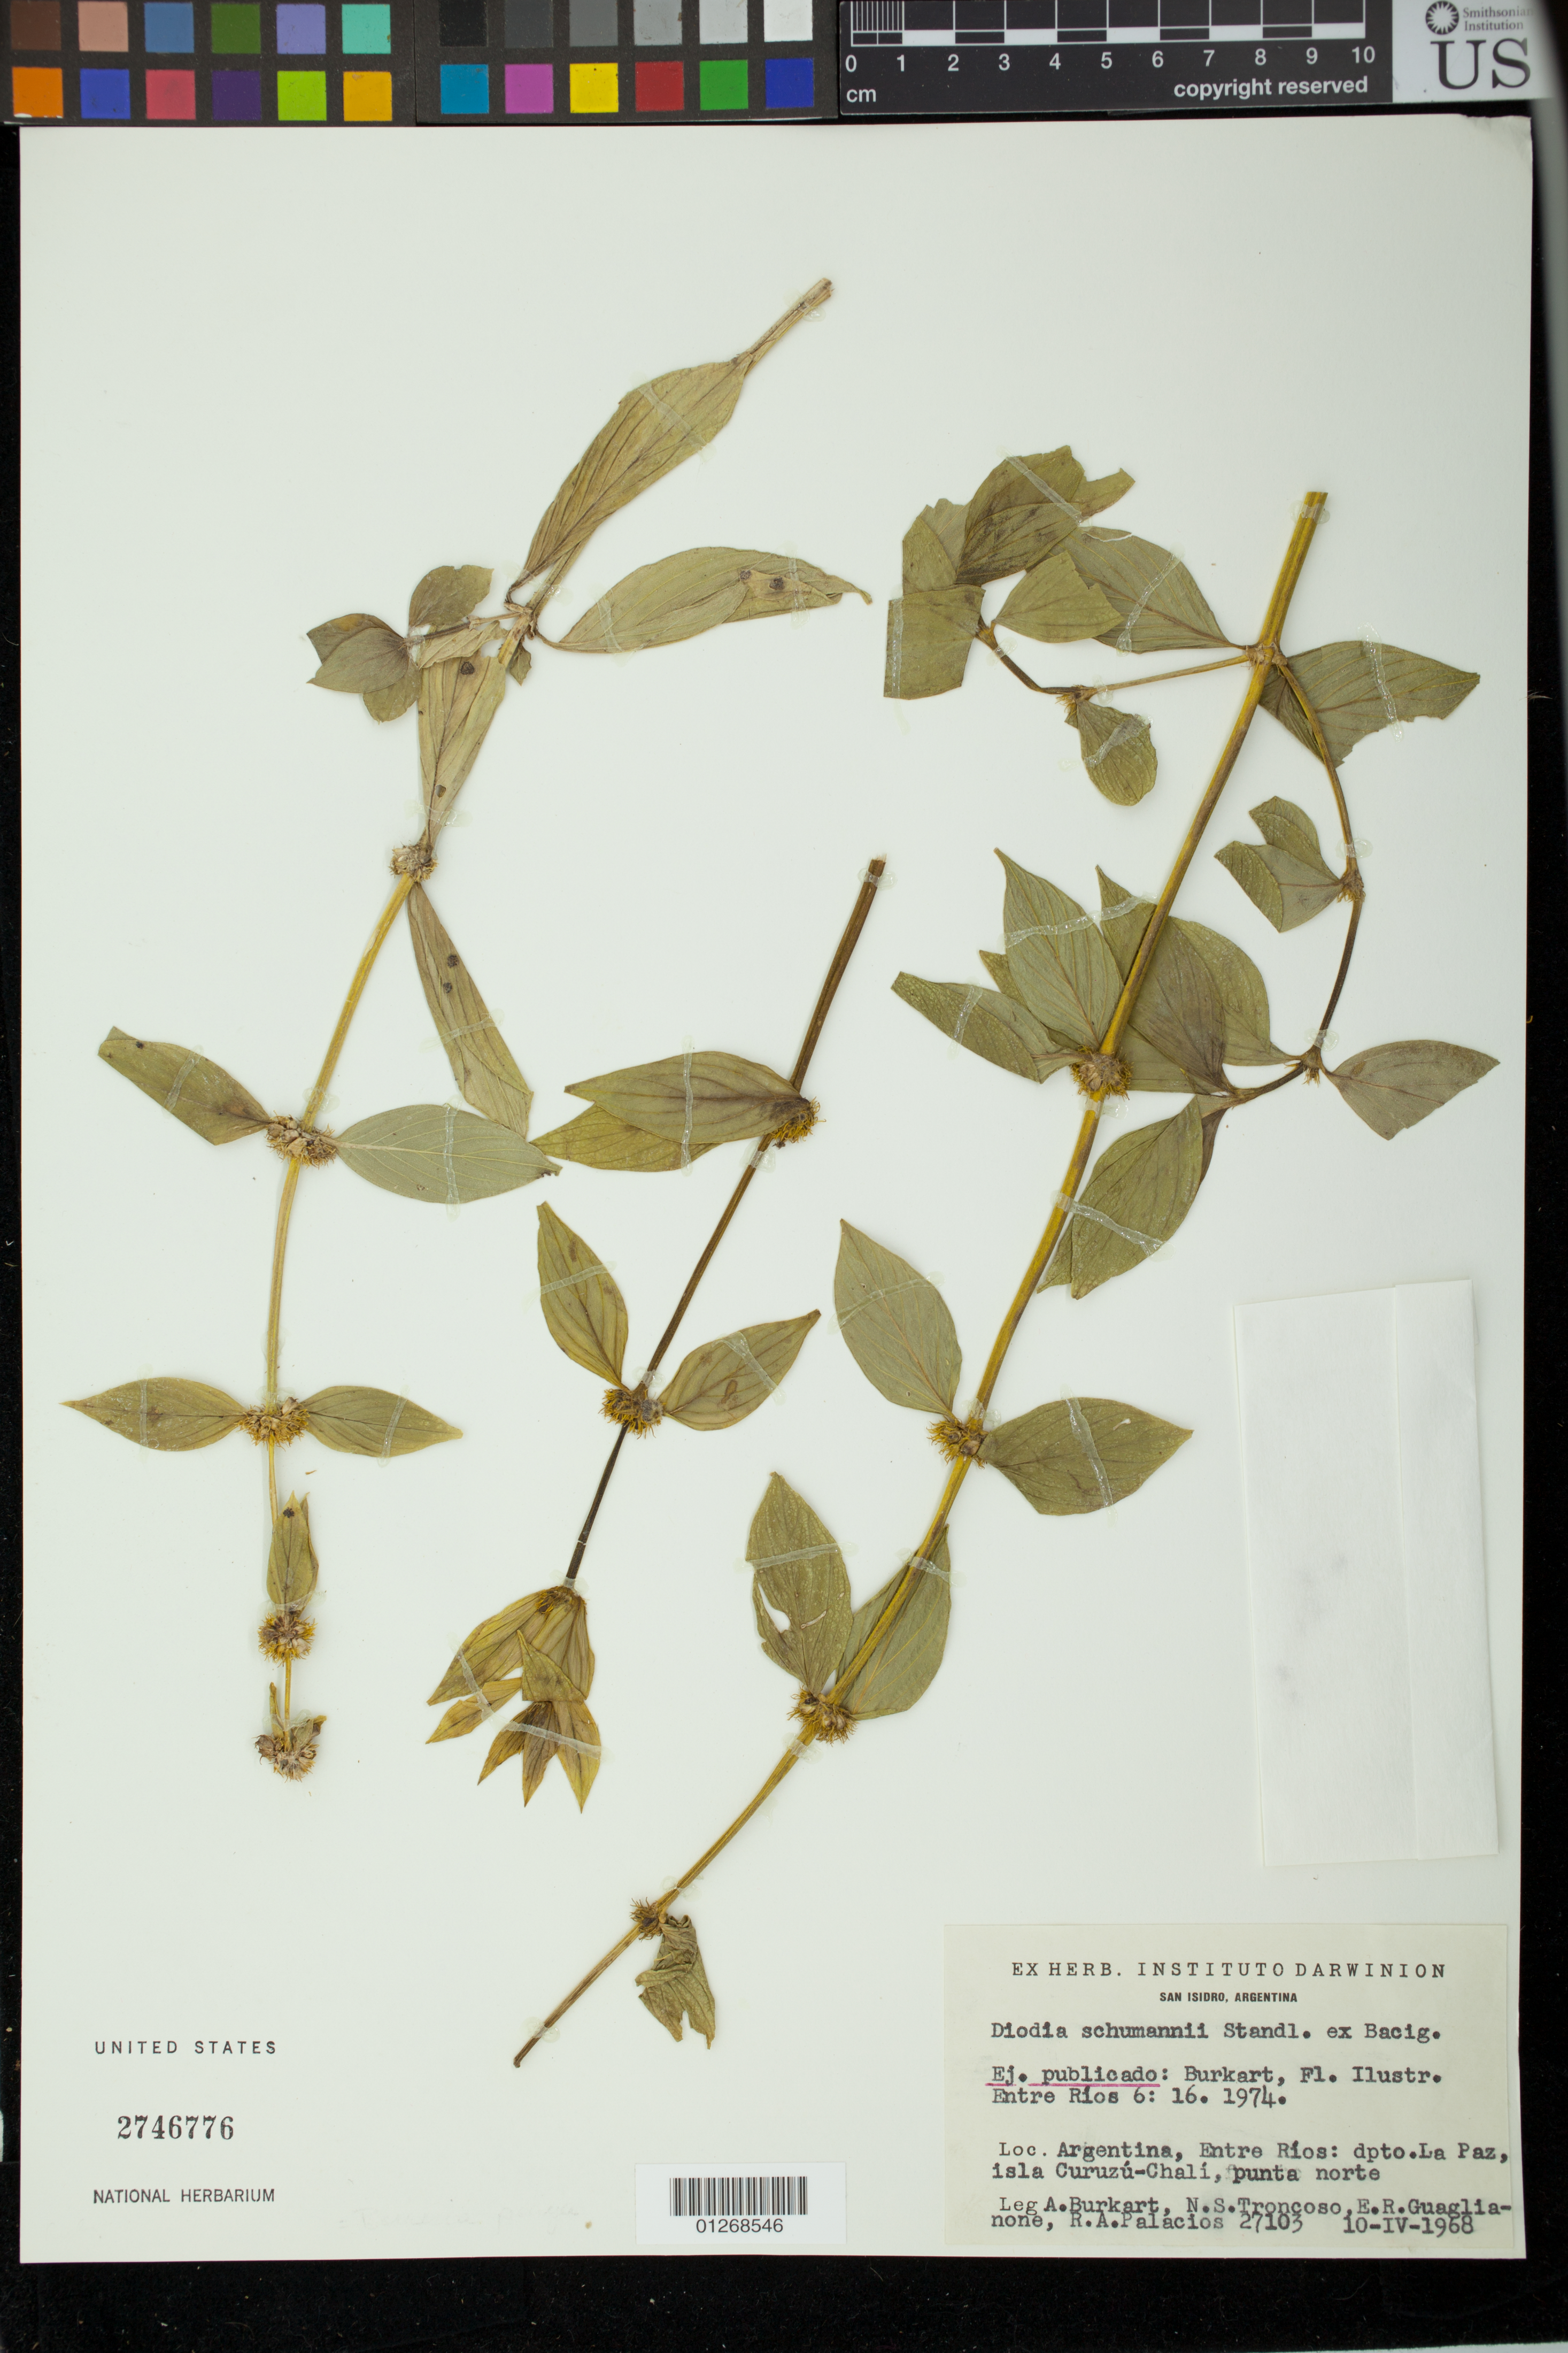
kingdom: Plantae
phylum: Tracheophyta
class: Magnoliopsida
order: Gentianales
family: Rubiaceae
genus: Diodia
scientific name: Diodia schumannii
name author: Standl. ex Bacigalupo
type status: Isotype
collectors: A. E. Burkart, N. S. Troncoso, E. R. Guaglianone & R. Palacios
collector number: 27103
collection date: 1968-04-10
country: Argentina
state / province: Entre Ríos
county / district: La Paz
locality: Entre Ríos: dpto. La Paz, isla Curuzu-Chali, punta norte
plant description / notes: For discussion of nomenclature & typification, see Delprete & Kirkbride 2008, J. Bot. Res. Inst. Texas 2(1): 305-308.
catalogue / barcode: US 2746776